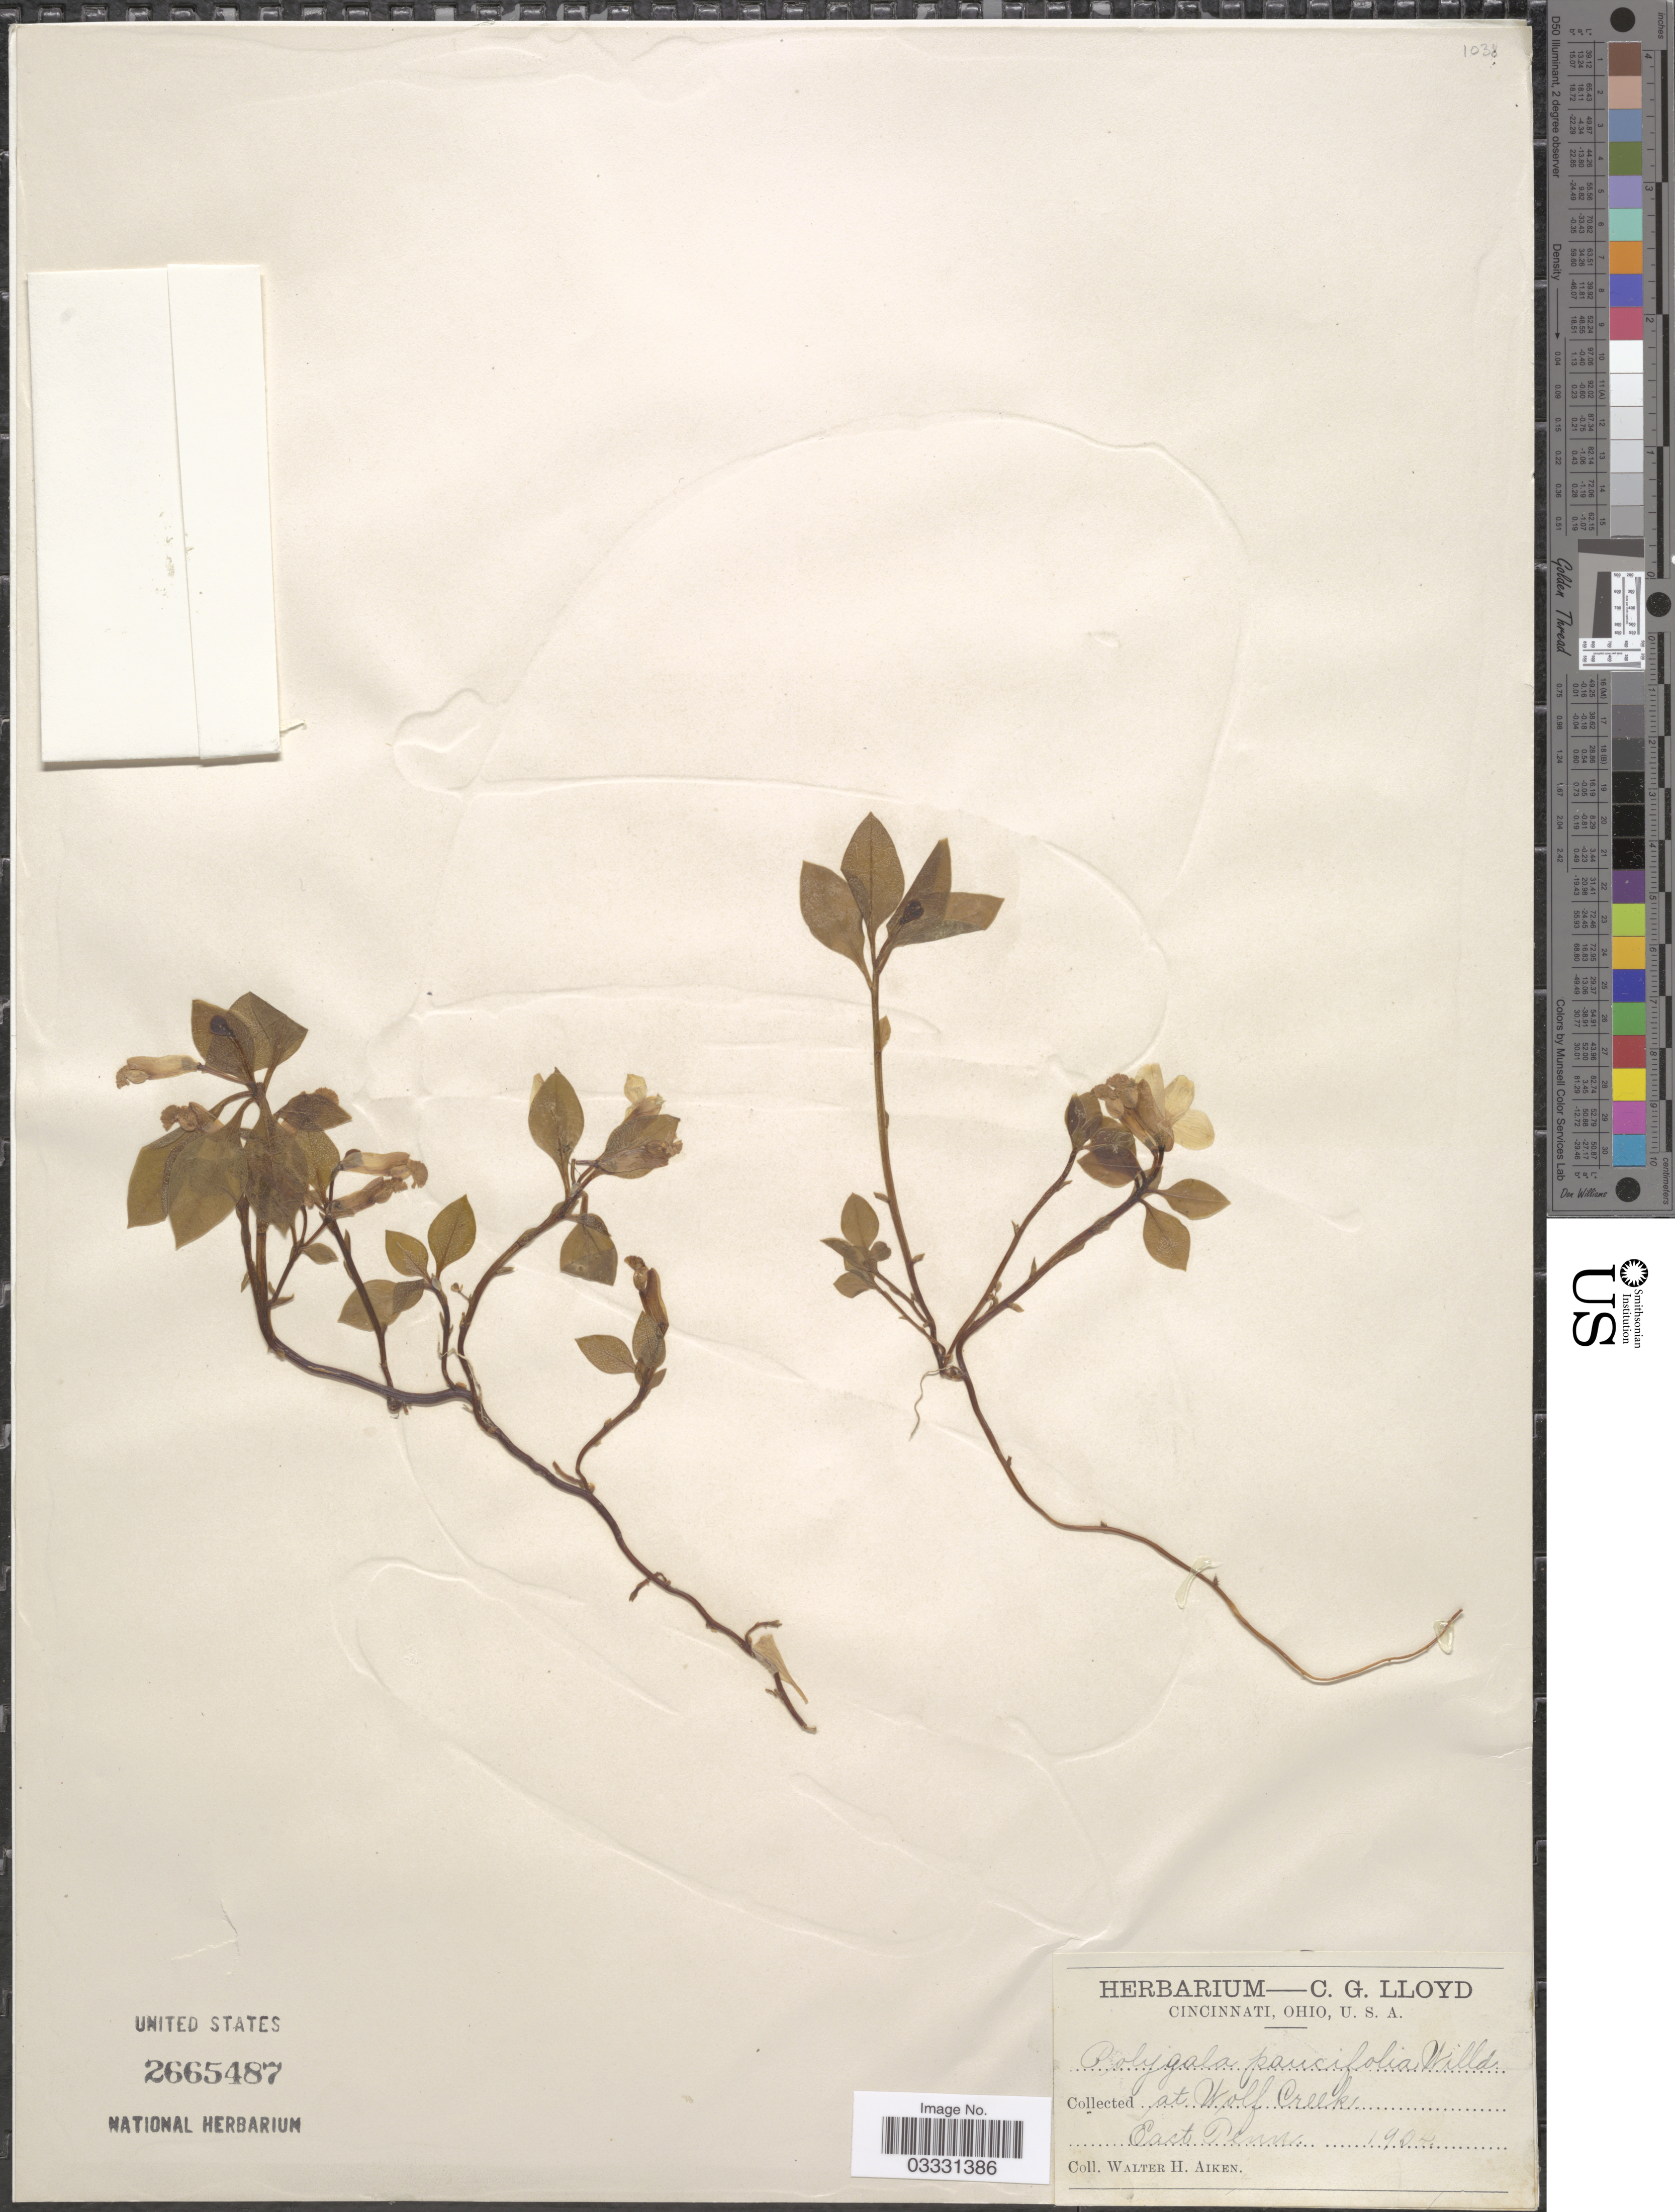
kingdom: Plantae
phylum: Tracheophyta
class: Magnoliopsida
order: Fabales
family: Polygalaceae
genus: Polygaloides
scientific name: Polygaloides paucifolia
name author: (Willd.) J.R. Abbott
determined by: Strong, Mark T., (BOT), Smithsonian Institution - National Museum of Natural History (UNITED STATES)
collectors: W. Aiken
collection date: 1904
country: United States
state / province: Tennessee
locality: At Wolf Creek. East Tenn.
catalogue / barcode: US 2665487